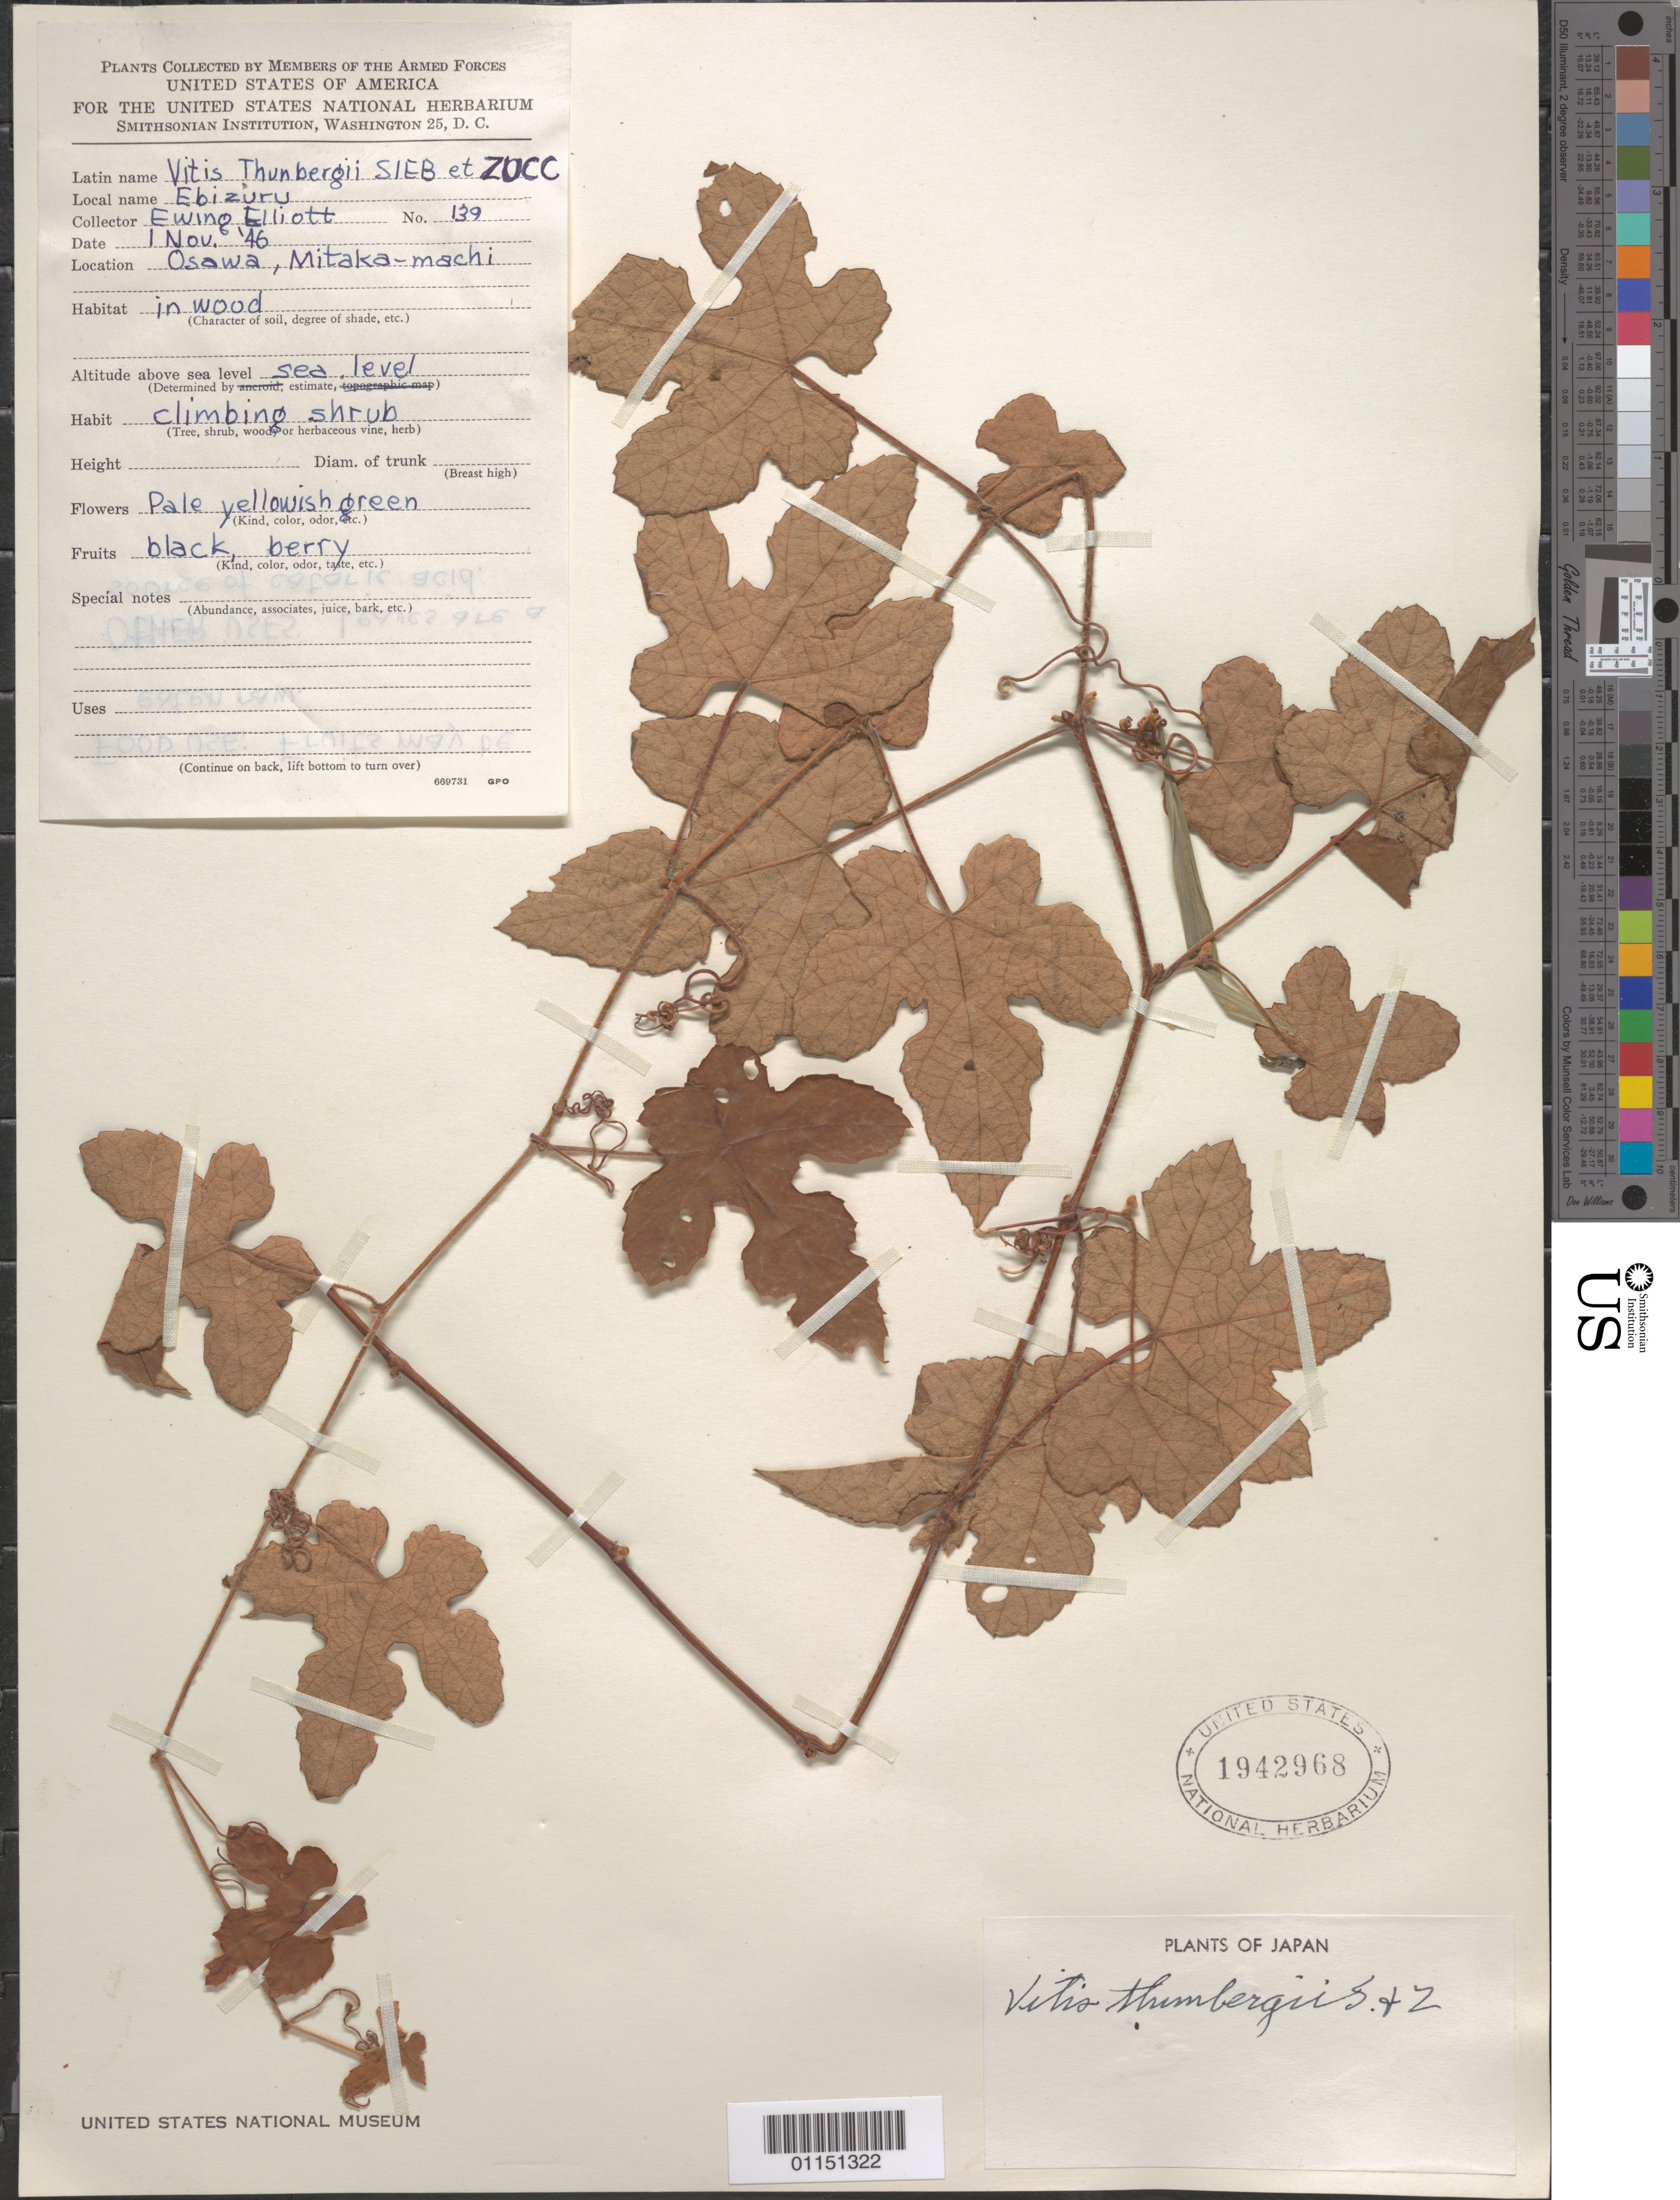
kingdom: Plantae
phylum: Tracheophyta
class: Magnoliopsida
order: Vitales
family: Vitaceae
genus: Vitis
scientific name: Vitis thunbergii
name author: Siebold & Zucc.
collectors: E. Elliot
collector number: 139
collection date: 1946-11-01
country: Japan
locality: Osowa, Mitaka-machi.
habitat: In wood, climbing shrub.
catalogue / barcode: US 1942968